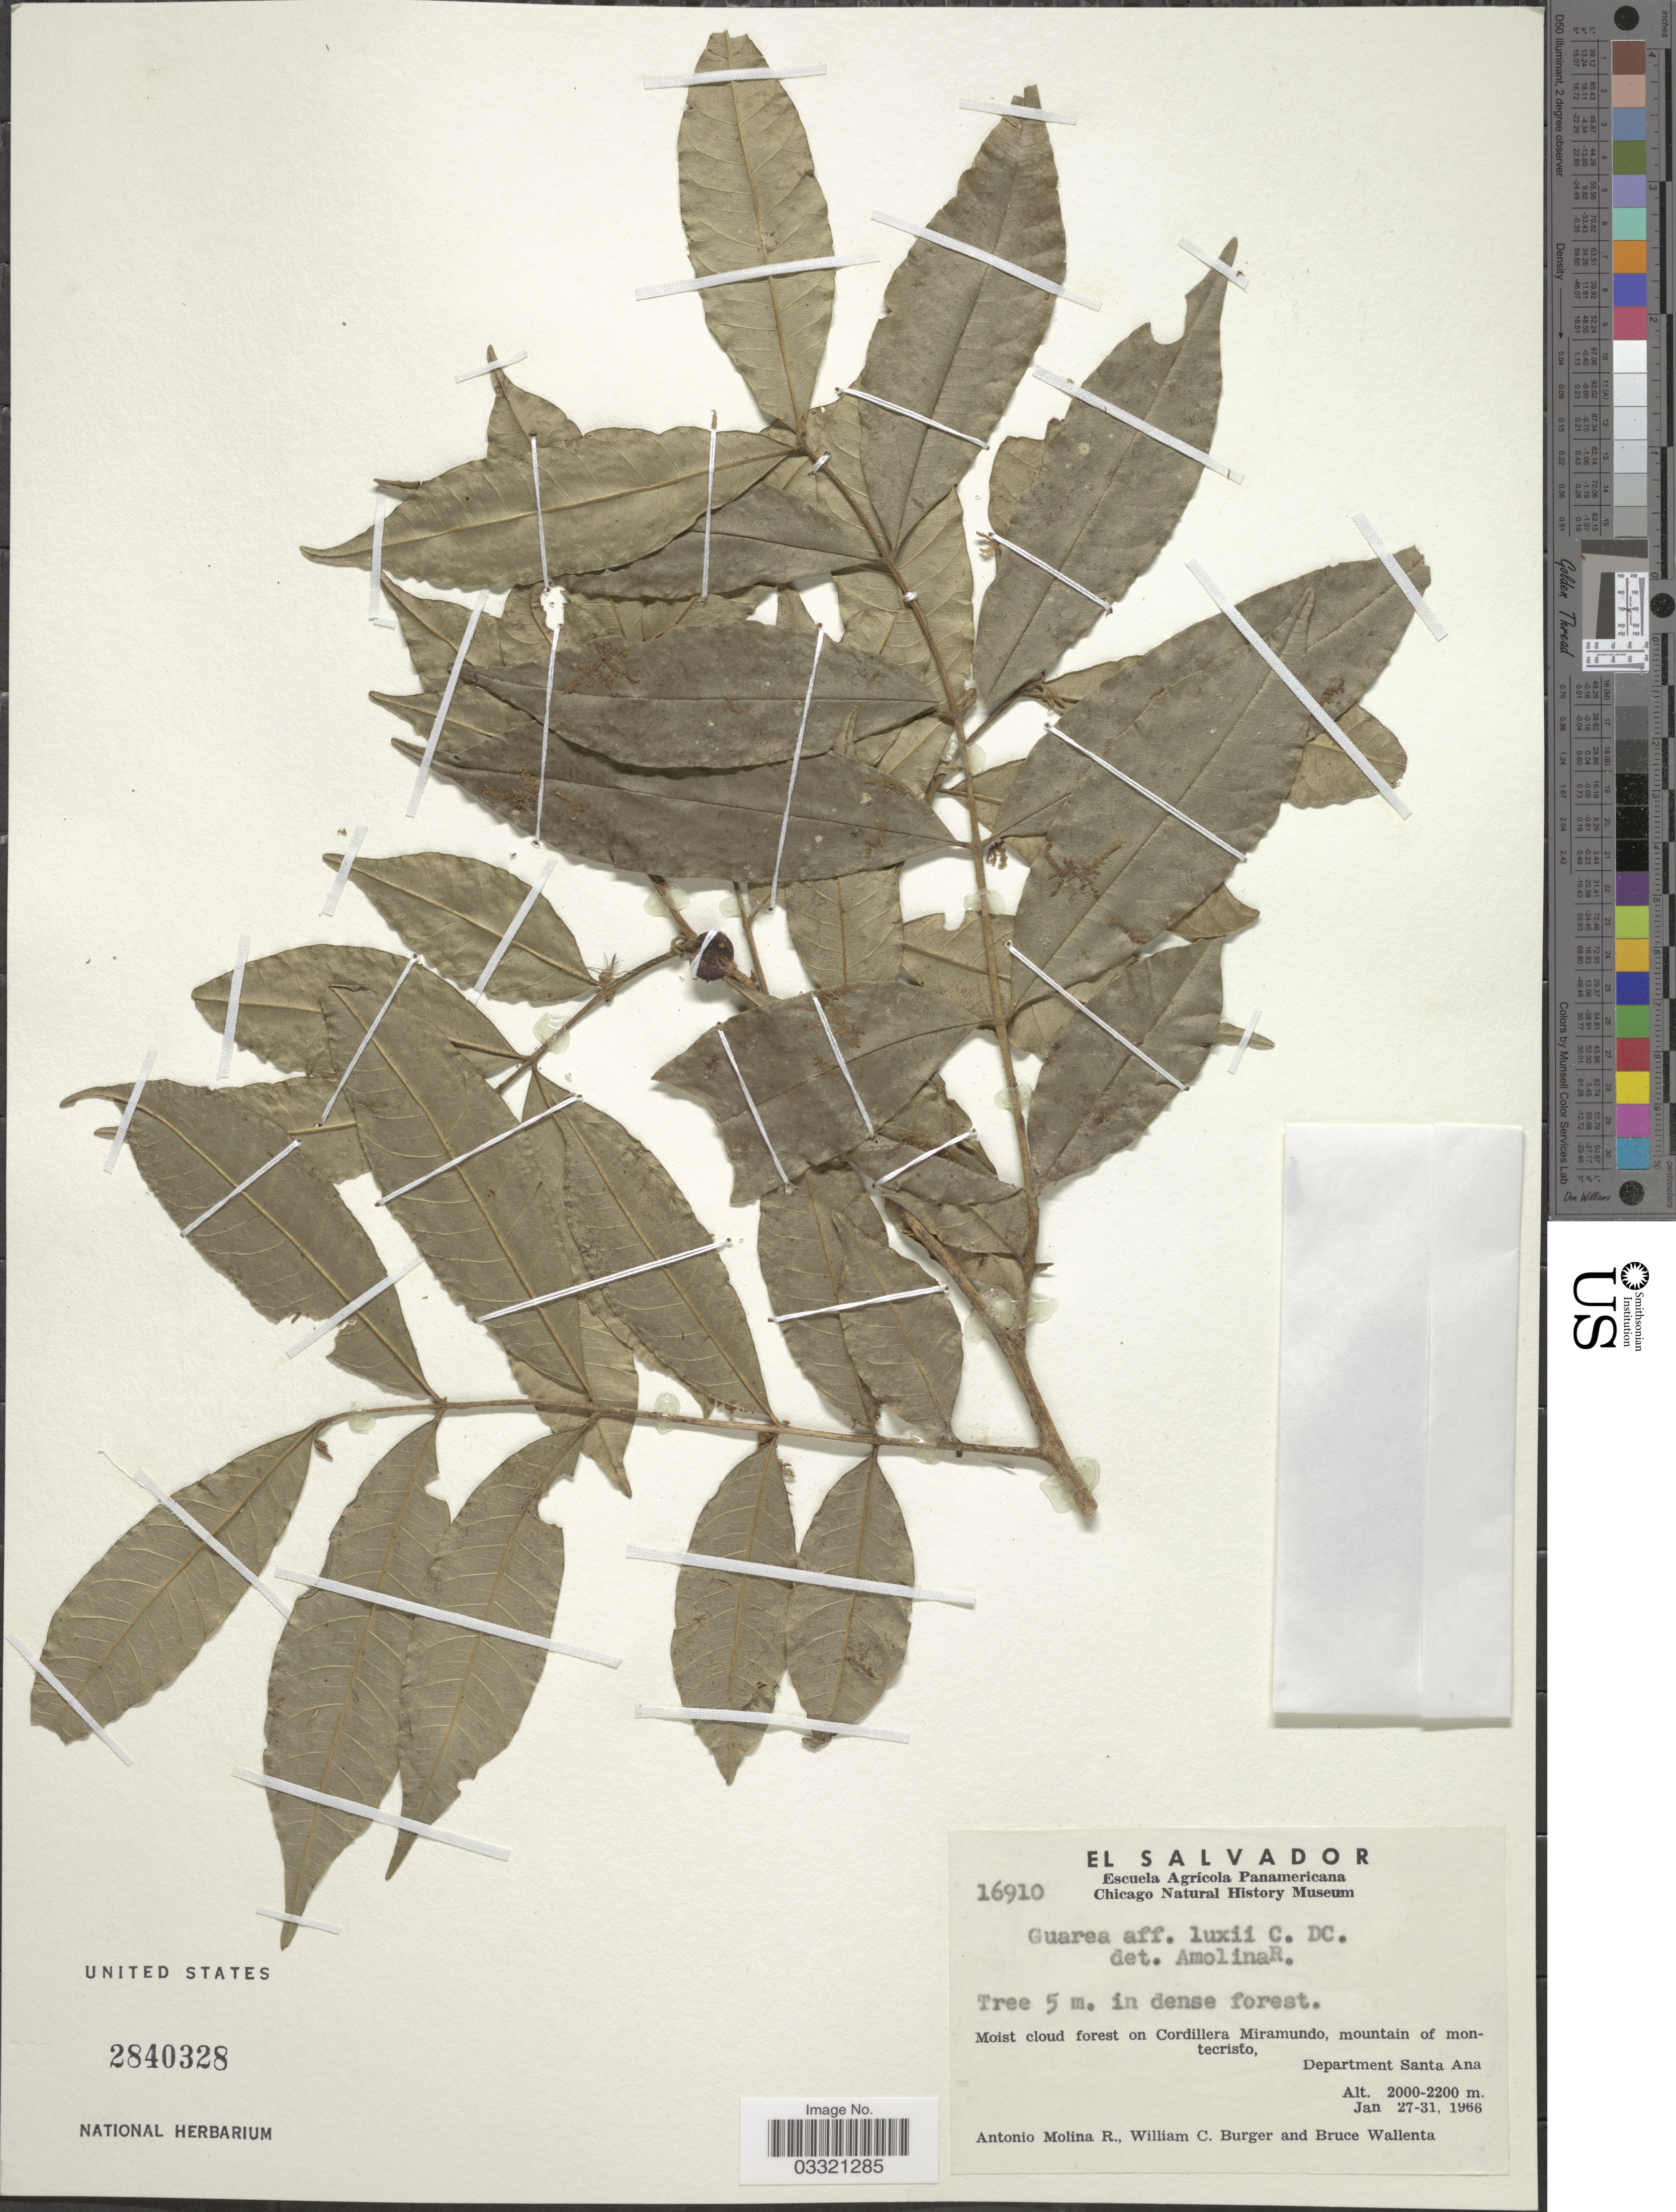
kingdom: Plantae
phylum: Tracheophyta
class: Magnoliopsida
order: Sapindales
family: Meliaceae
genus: Guarea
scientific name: Guarea luxii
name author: C. DC.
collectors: A. Molina R., W. Burger & B. Wallenta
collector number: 16910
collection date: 1966-01-27/1966-01-31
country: El Salvador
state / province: Santa Ana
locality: Cordillera Miramundo, mountain of montecristo. Department Santa Ana.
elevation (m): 2000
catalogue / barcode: US 2840328